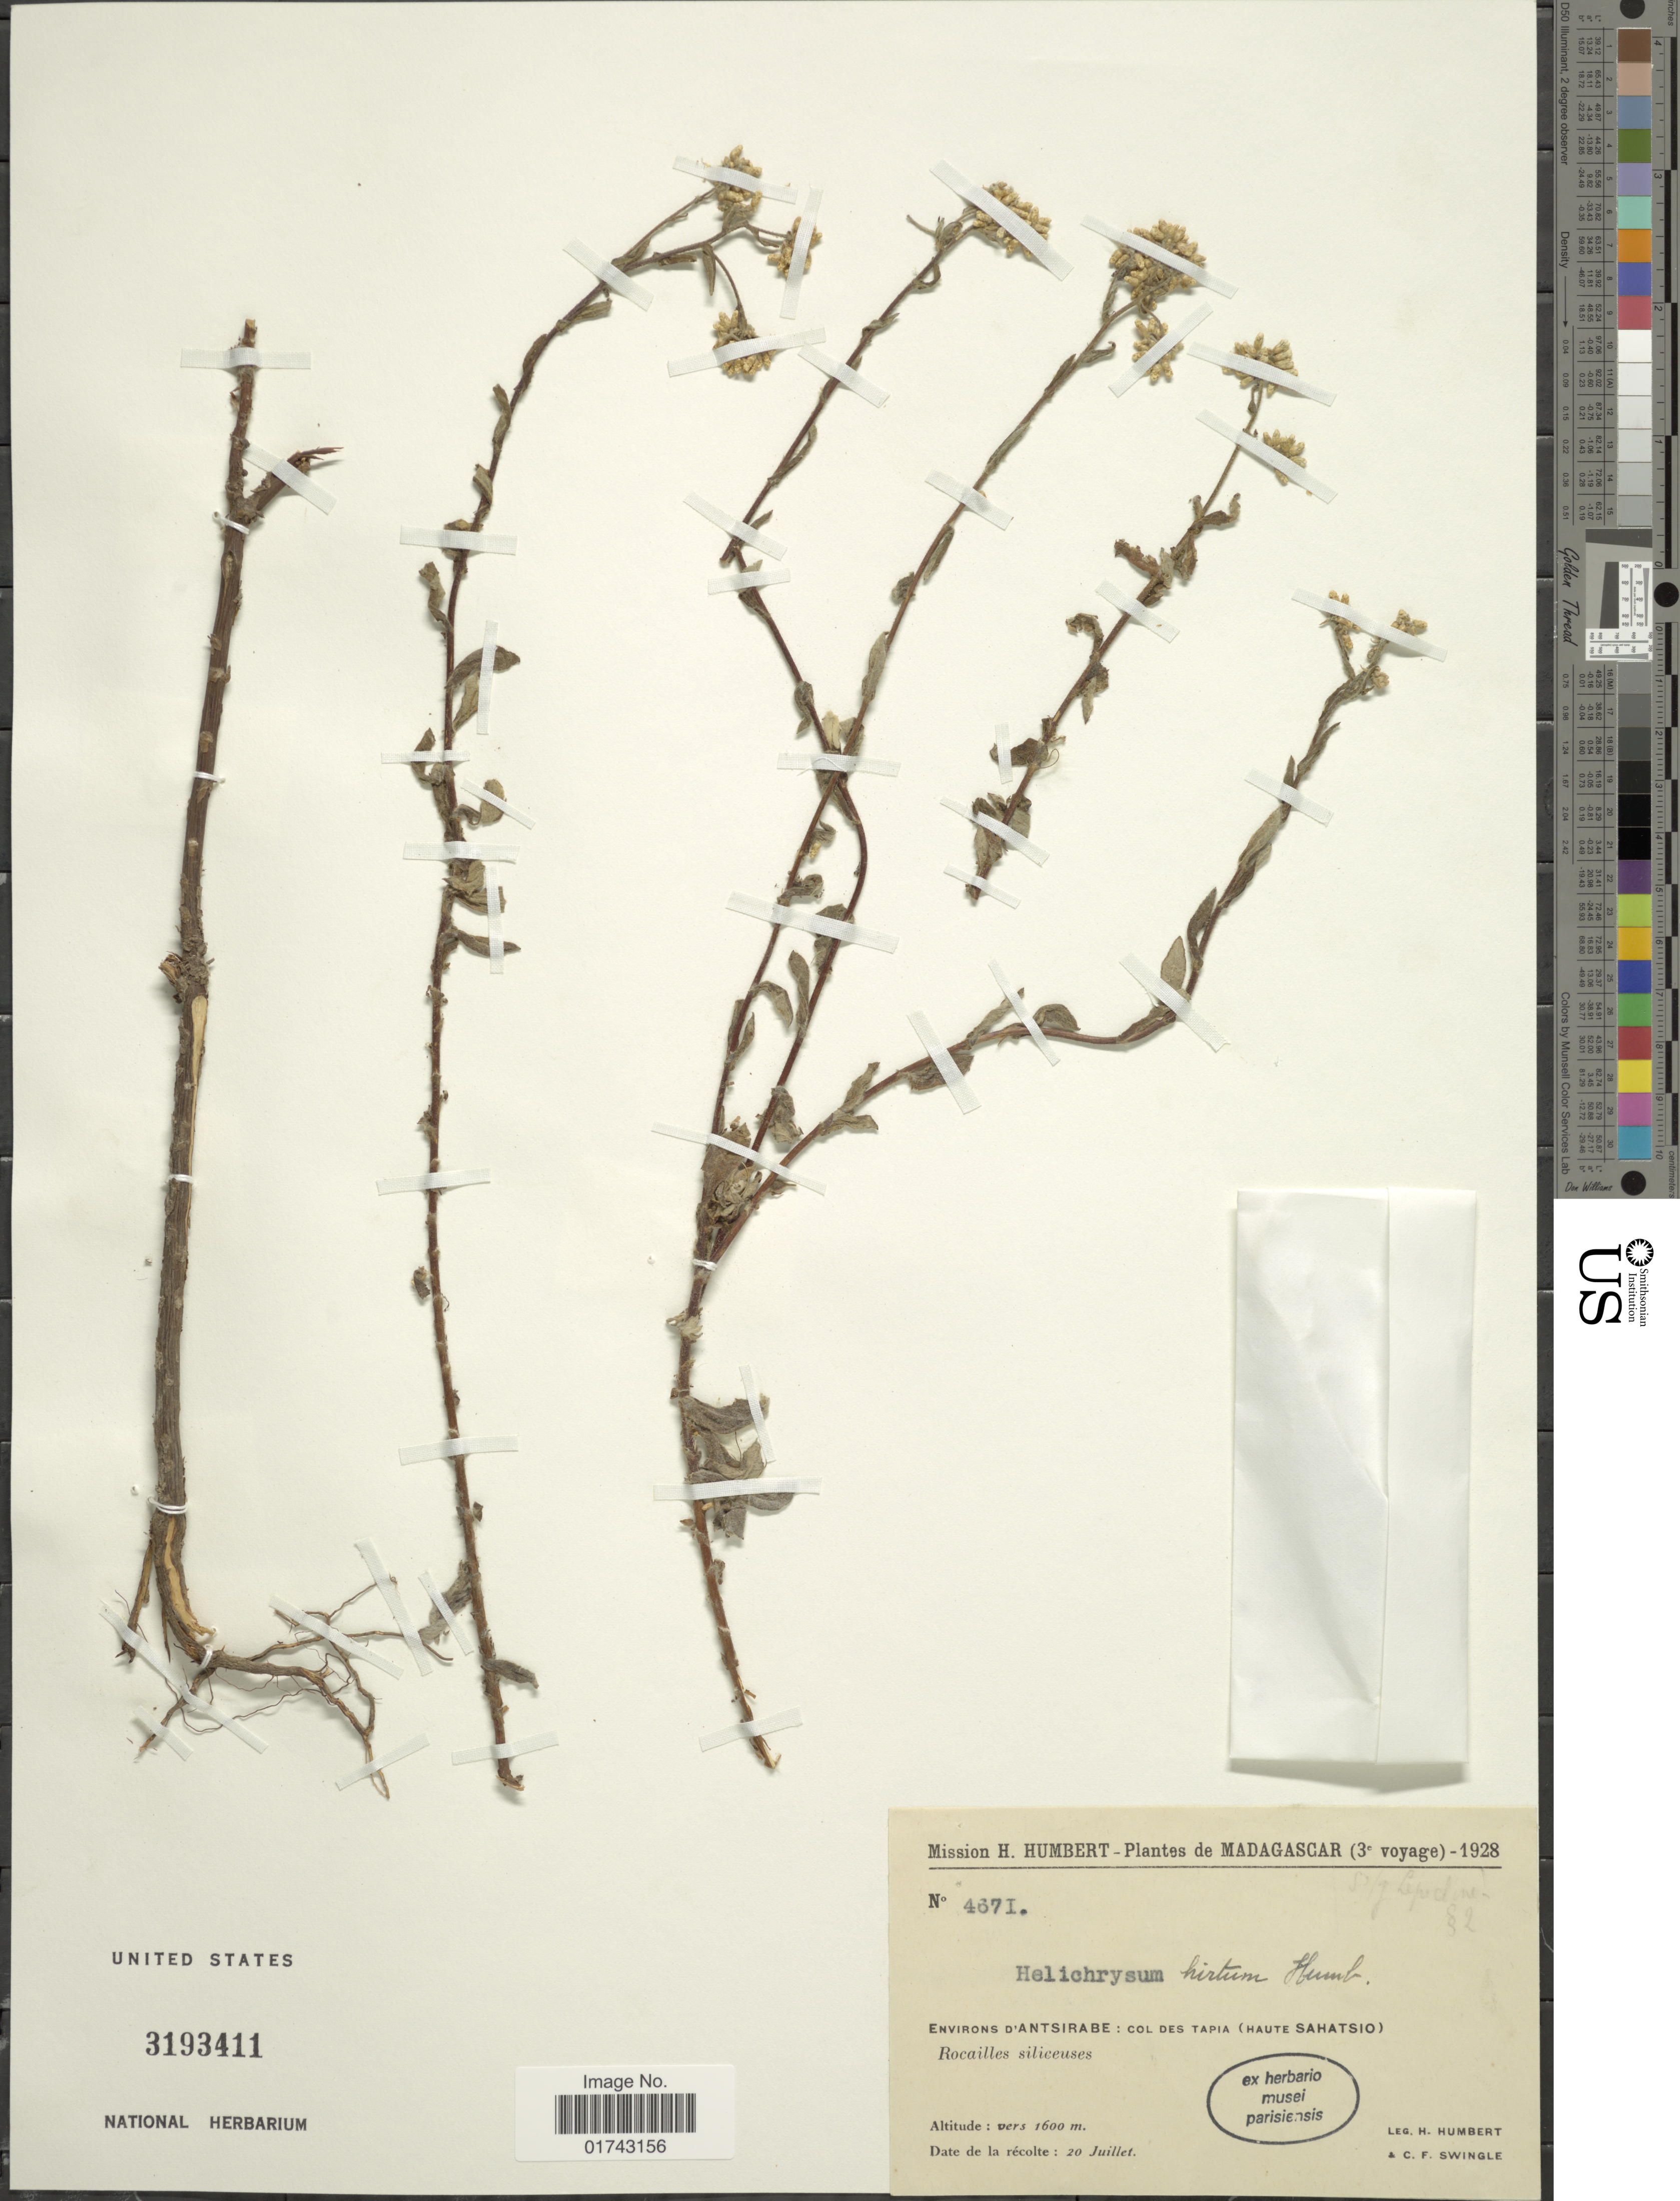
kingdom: Plantae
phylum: Tracheophyta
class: Magnoliopsida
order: Asterales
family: Asteraceae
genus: Helichrysum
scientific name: Helichrysum hirtum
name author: Humbert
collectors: H. Humbert & C. Swingle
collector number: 4671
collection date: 1928-07-20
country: Madagascar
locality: Environs d' Antsirabe: Col des Tapia (Haute Sahatsio)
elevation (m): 1600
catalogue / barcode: US 3193411